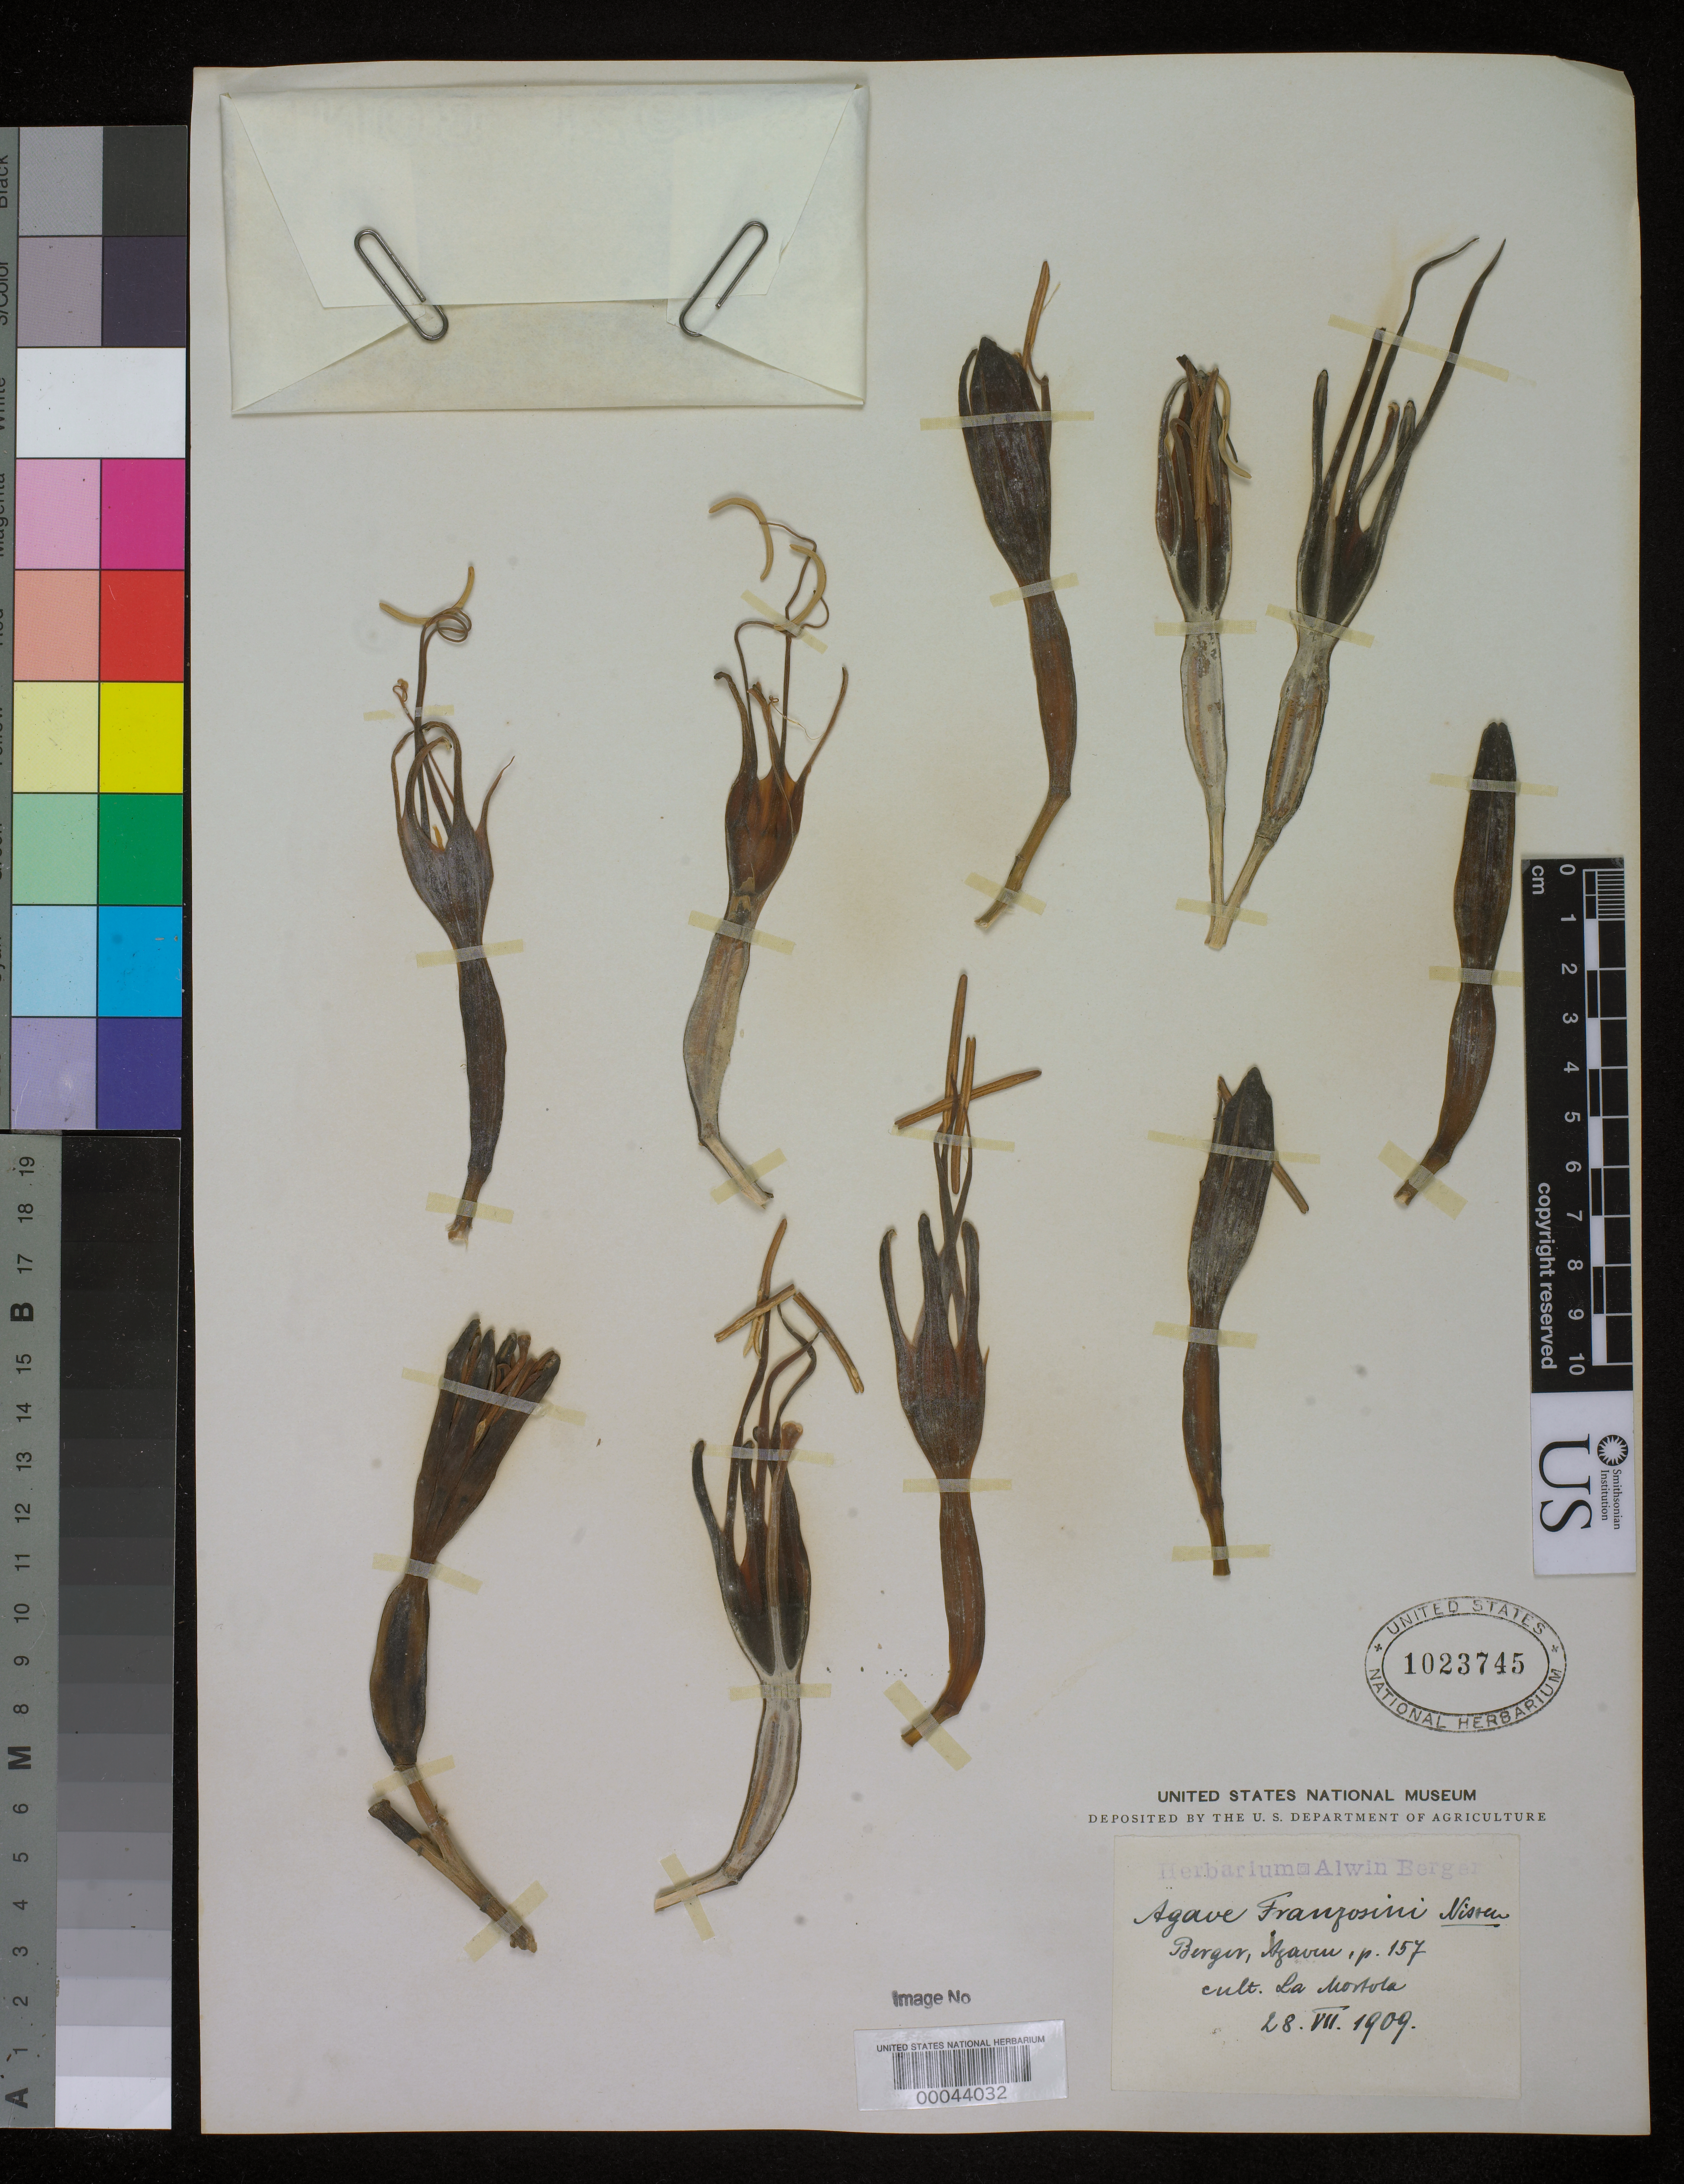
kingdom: Plantae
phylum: Tracheophyta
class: Liliopsida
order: Asparagales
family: Asparagaceae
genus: Agave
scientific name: Agave franzosini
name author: P. Sewell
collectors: ex herb. A. Berger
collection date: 1909-06-02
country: Mexico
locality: Cultivated at La Mortola, Italy.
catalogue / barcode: US 1023745